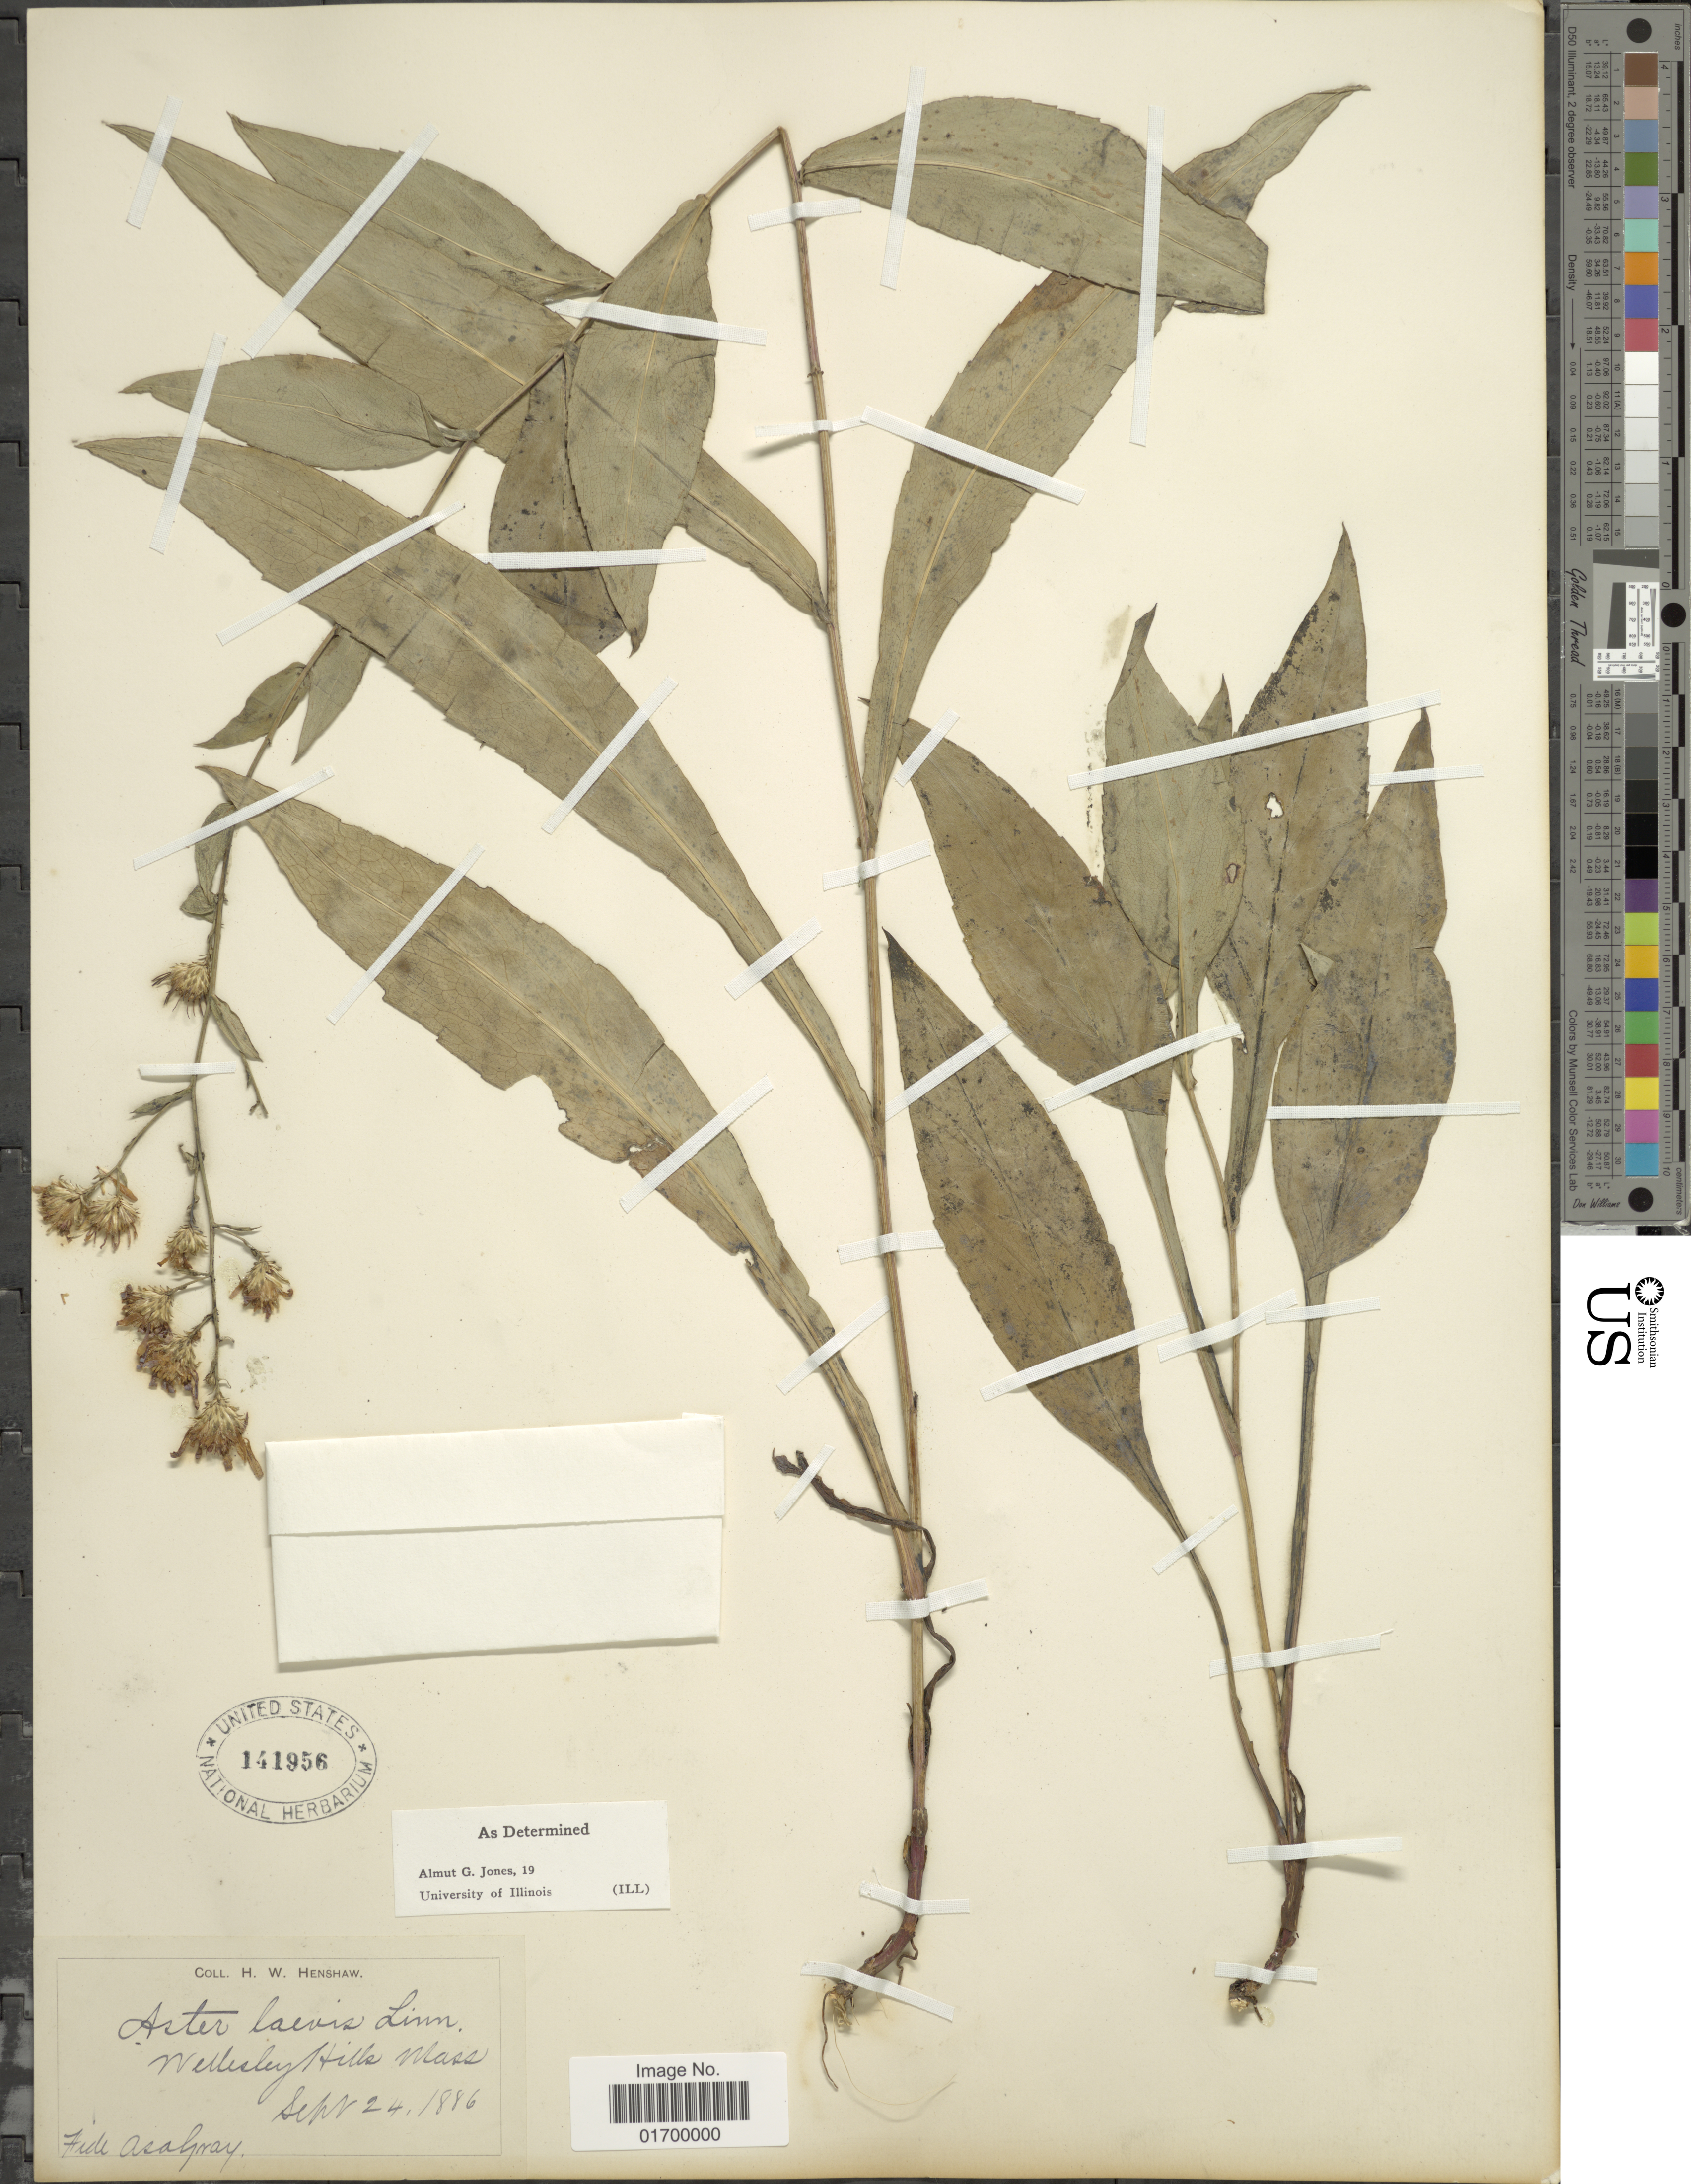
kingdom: Plantae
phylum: Tracheophyta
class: Magnoliopsida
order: Asterales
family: Asteraceae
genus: Symphyotrichum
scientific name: Symphyotrichum laeve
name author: (L.) Á. Löve & D. Löve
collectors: A. Gray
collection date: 1886-09-24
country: United States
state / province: Massachusetts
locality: Wellesley Hills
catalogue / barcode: US 141956